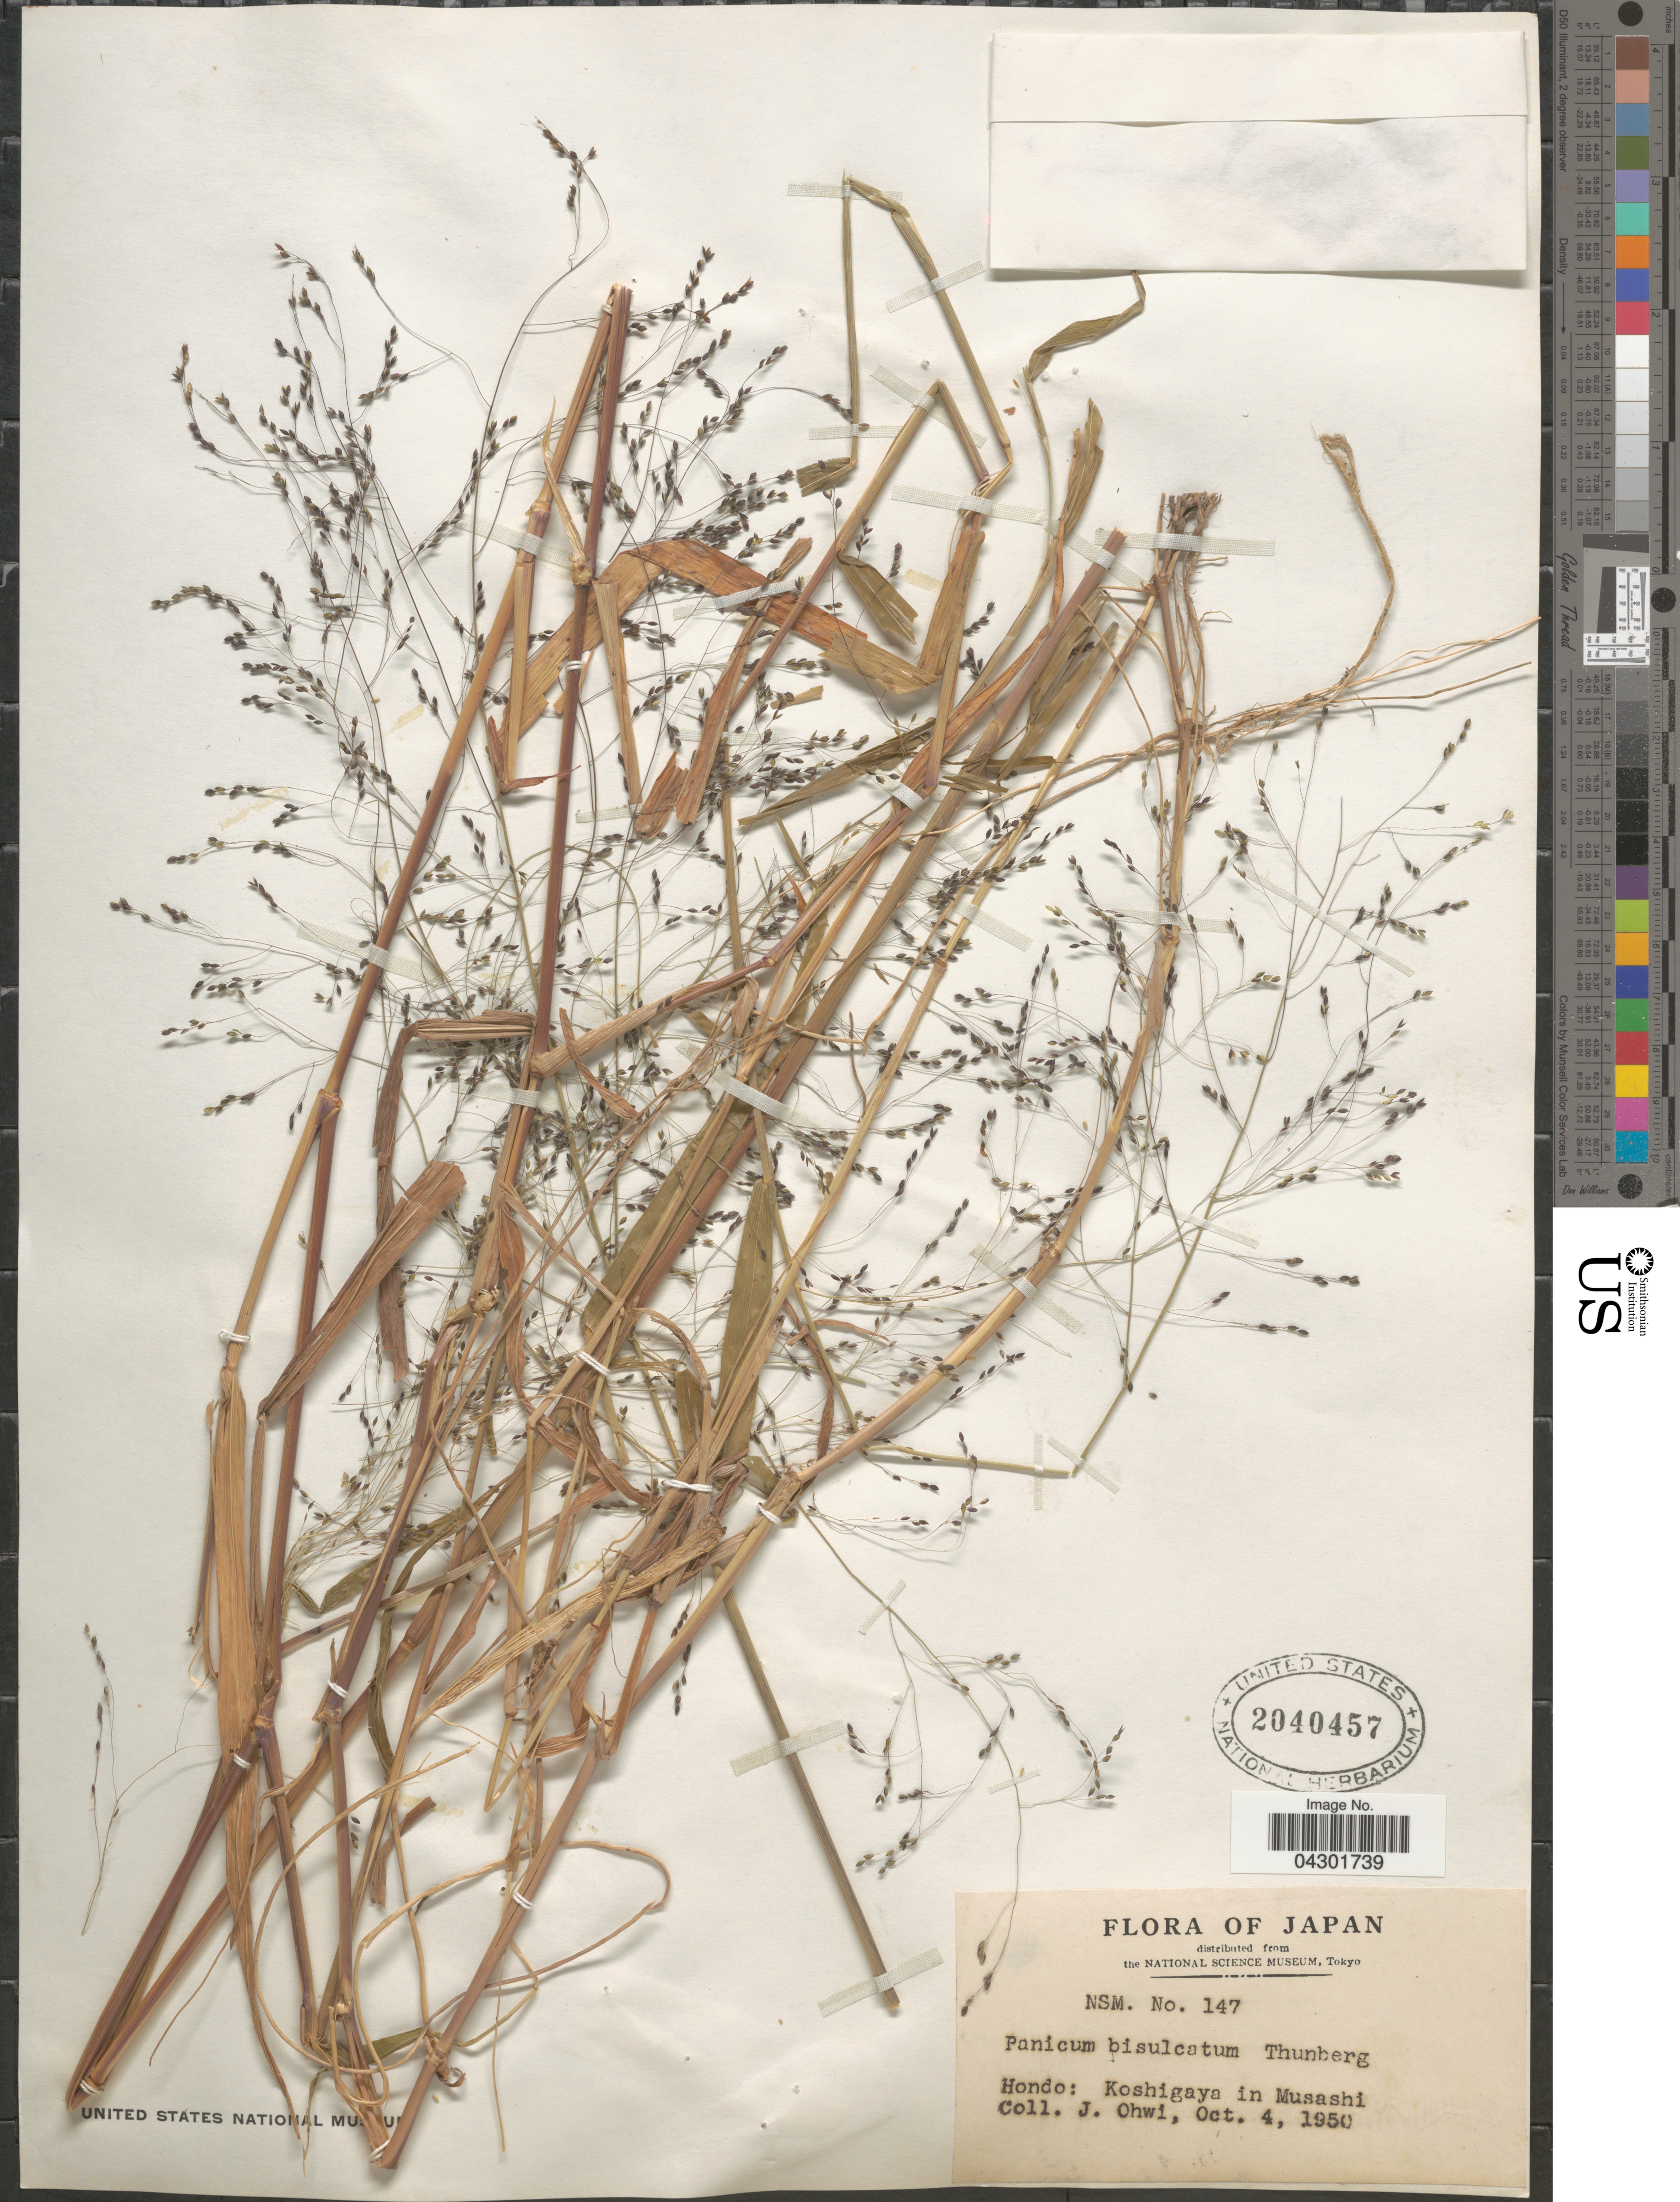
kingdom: Plantae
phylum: Tracheophyta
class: Liliopsida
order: Poales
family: Poaceae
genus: Panicum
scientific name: Panicum bisulcatum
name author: Thunb.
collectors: J. Ohwi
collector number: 147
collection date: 1950-10-04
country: Japan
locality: Hondo: Koshigaya in Musashi.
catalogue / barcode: US 2040457